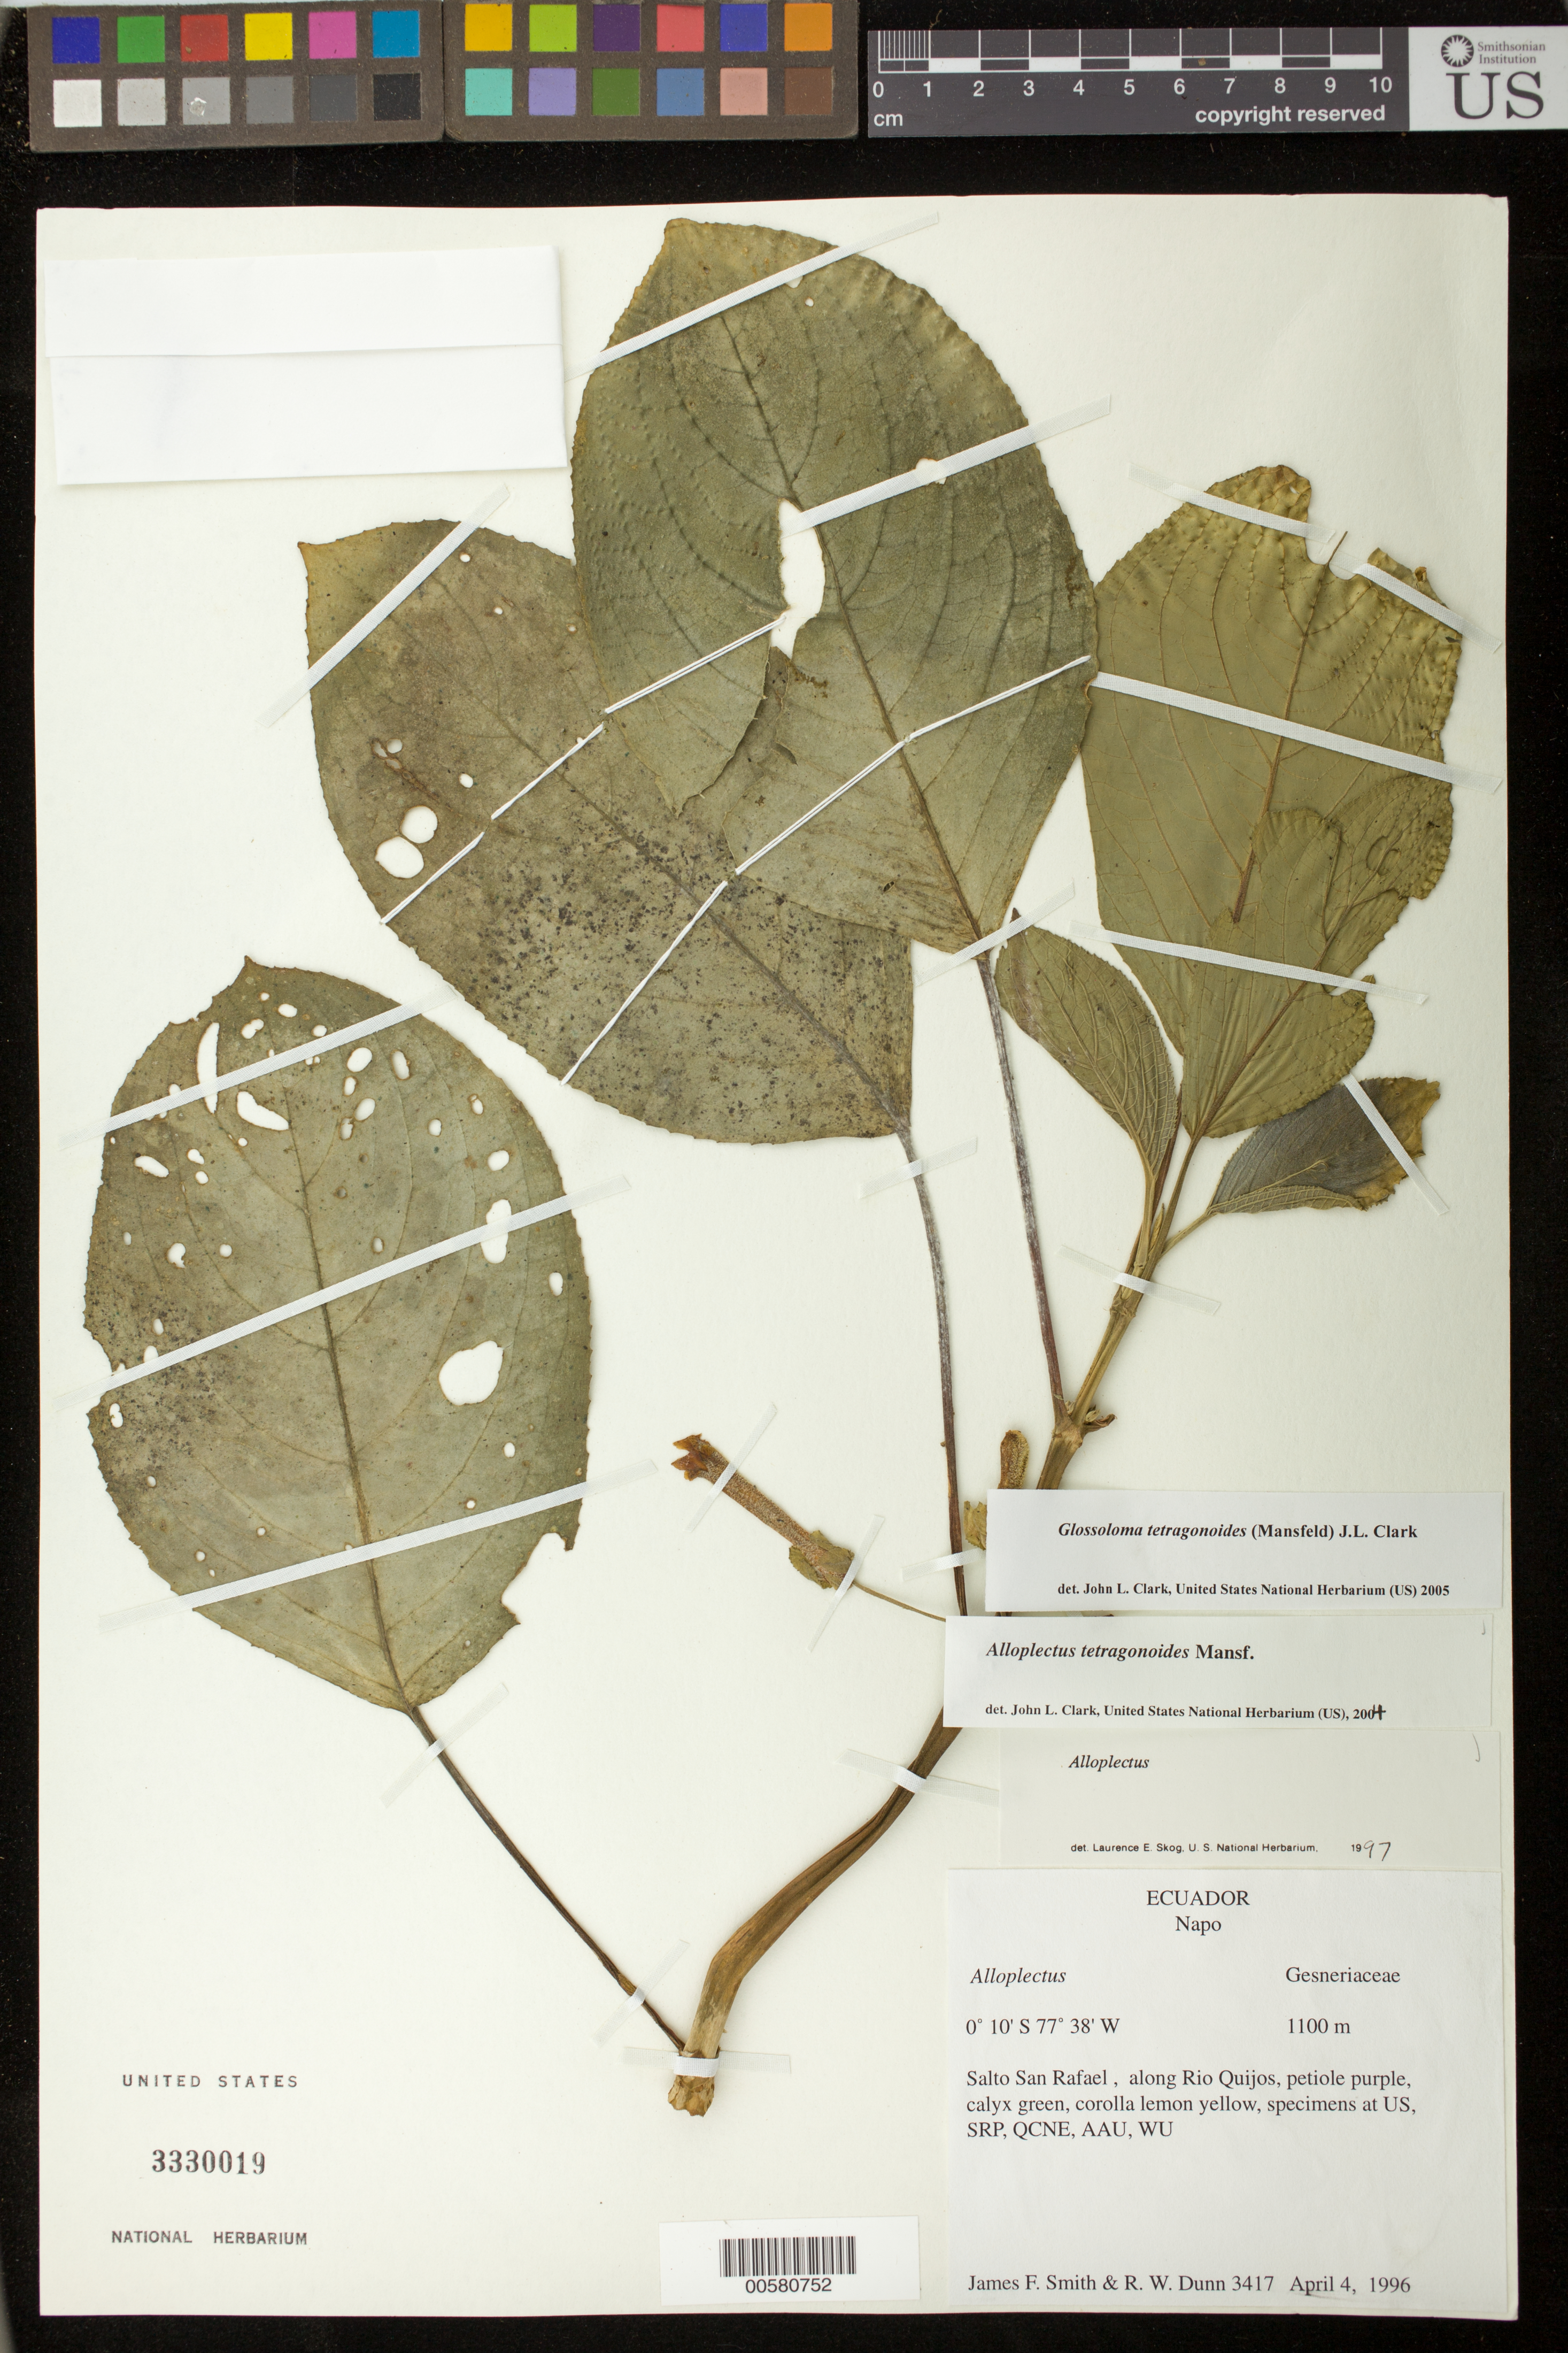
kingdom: Plantae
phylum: Tracheophyta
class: Magnoliopsida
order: Lamiales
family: Gesneriaceae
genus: Glossoloma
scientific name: Glossoloma tetragonoides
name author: (Mansf.) J.L. Clark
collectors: J. Smith & R. Dunn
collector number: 3417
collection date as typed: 04 Apr 1996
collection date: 1996-04-04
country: Ecuador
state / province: Napo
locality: Salto San Rafael, along Rio Quijos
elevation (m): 1100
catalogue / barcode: US 3330019